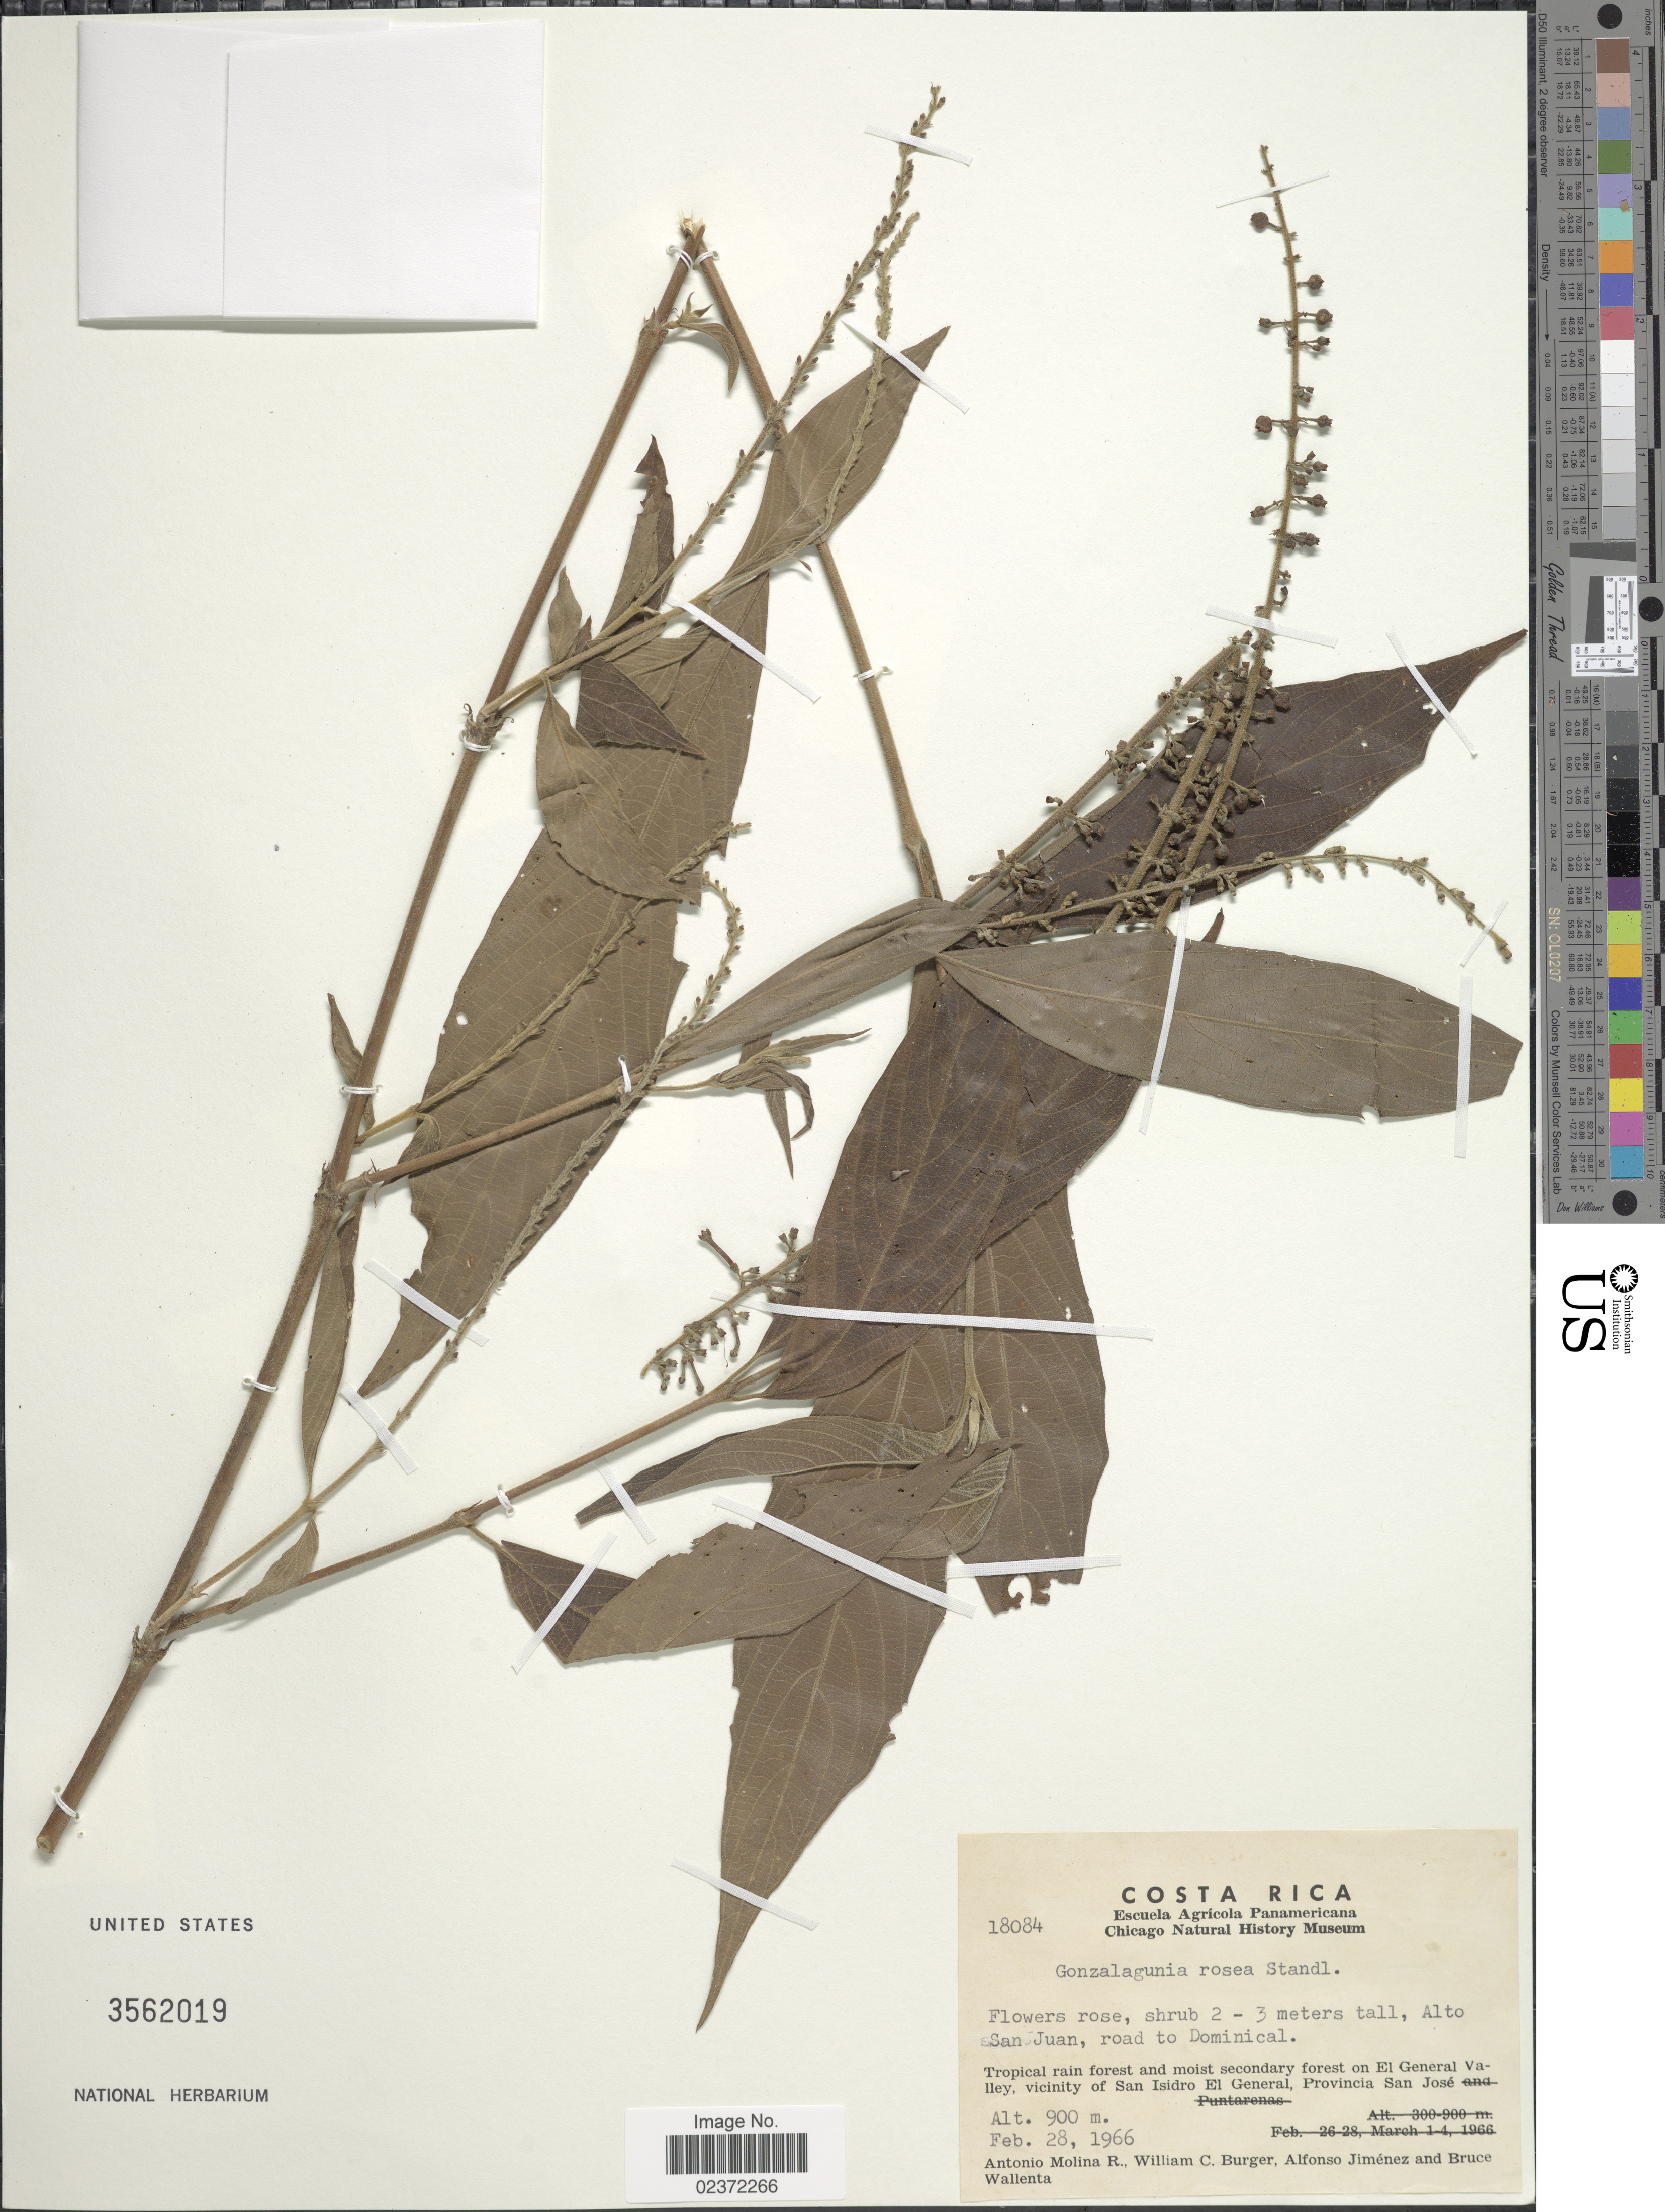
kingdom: Plantae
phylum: Tracheophyta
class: Magnoliopsida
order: Gentianales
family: Rubiaceae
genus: Gonzalagunia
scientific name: Gonzalagunia rosea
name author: Standl.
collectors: A. Molina R., W. Burger, A. Jiménez & B. Wallenta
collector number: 18084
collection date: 1966-02-28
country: Costa Rica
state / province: San José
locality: Alto San Juan, road to Dominical, Tropical rain forest and moist secondary forest on El General Valley, vicinity of San Isidro El General, Provincia San Jose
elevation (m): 900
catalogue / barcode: US 3562019